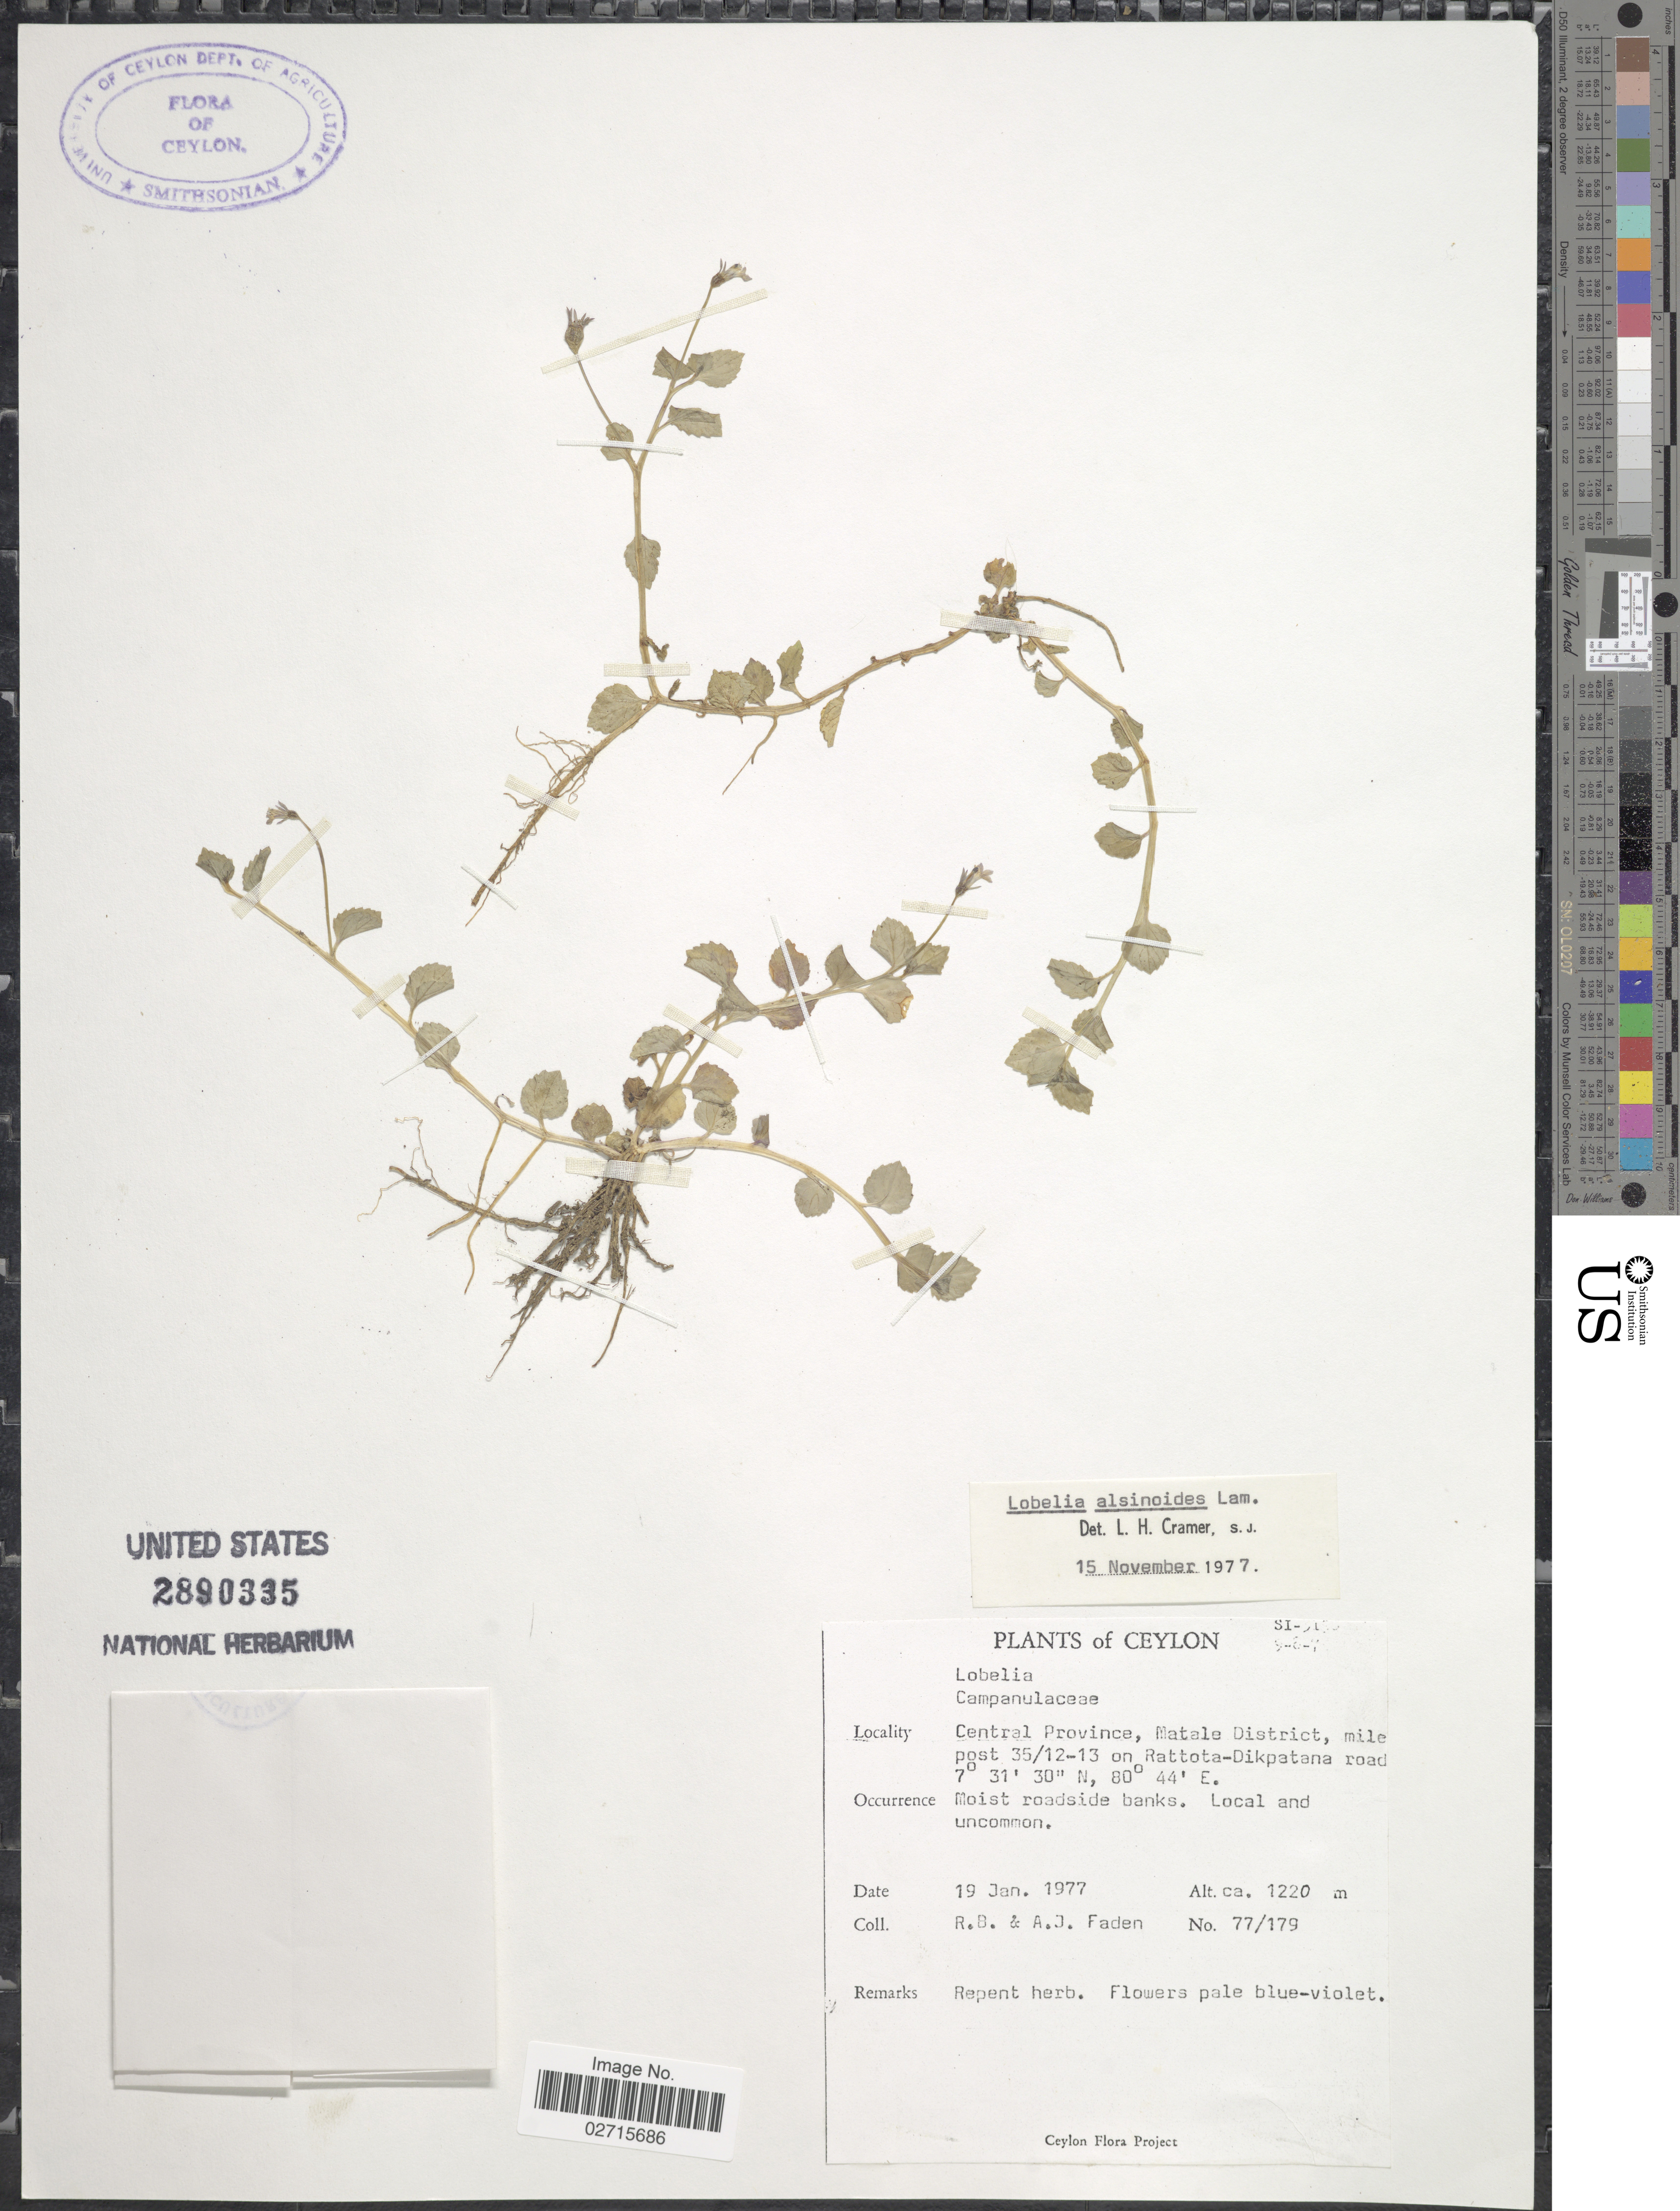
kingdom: Plantae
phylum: Tracheophyta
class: Magnoliopsida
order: Asterales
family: Campanulaceae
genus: Lobelia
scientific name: Lobelia alsinoides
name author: Lam.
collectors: R. B. Faden & A. J. Faden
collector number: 77/179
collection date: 1977-01-19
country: Sri Lanka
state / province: Central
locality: Ceylon. Central Province, Matale District, mile post 35/12-13 on Rattota- Dikpatana road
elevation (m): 1220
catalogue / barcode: US 2890335